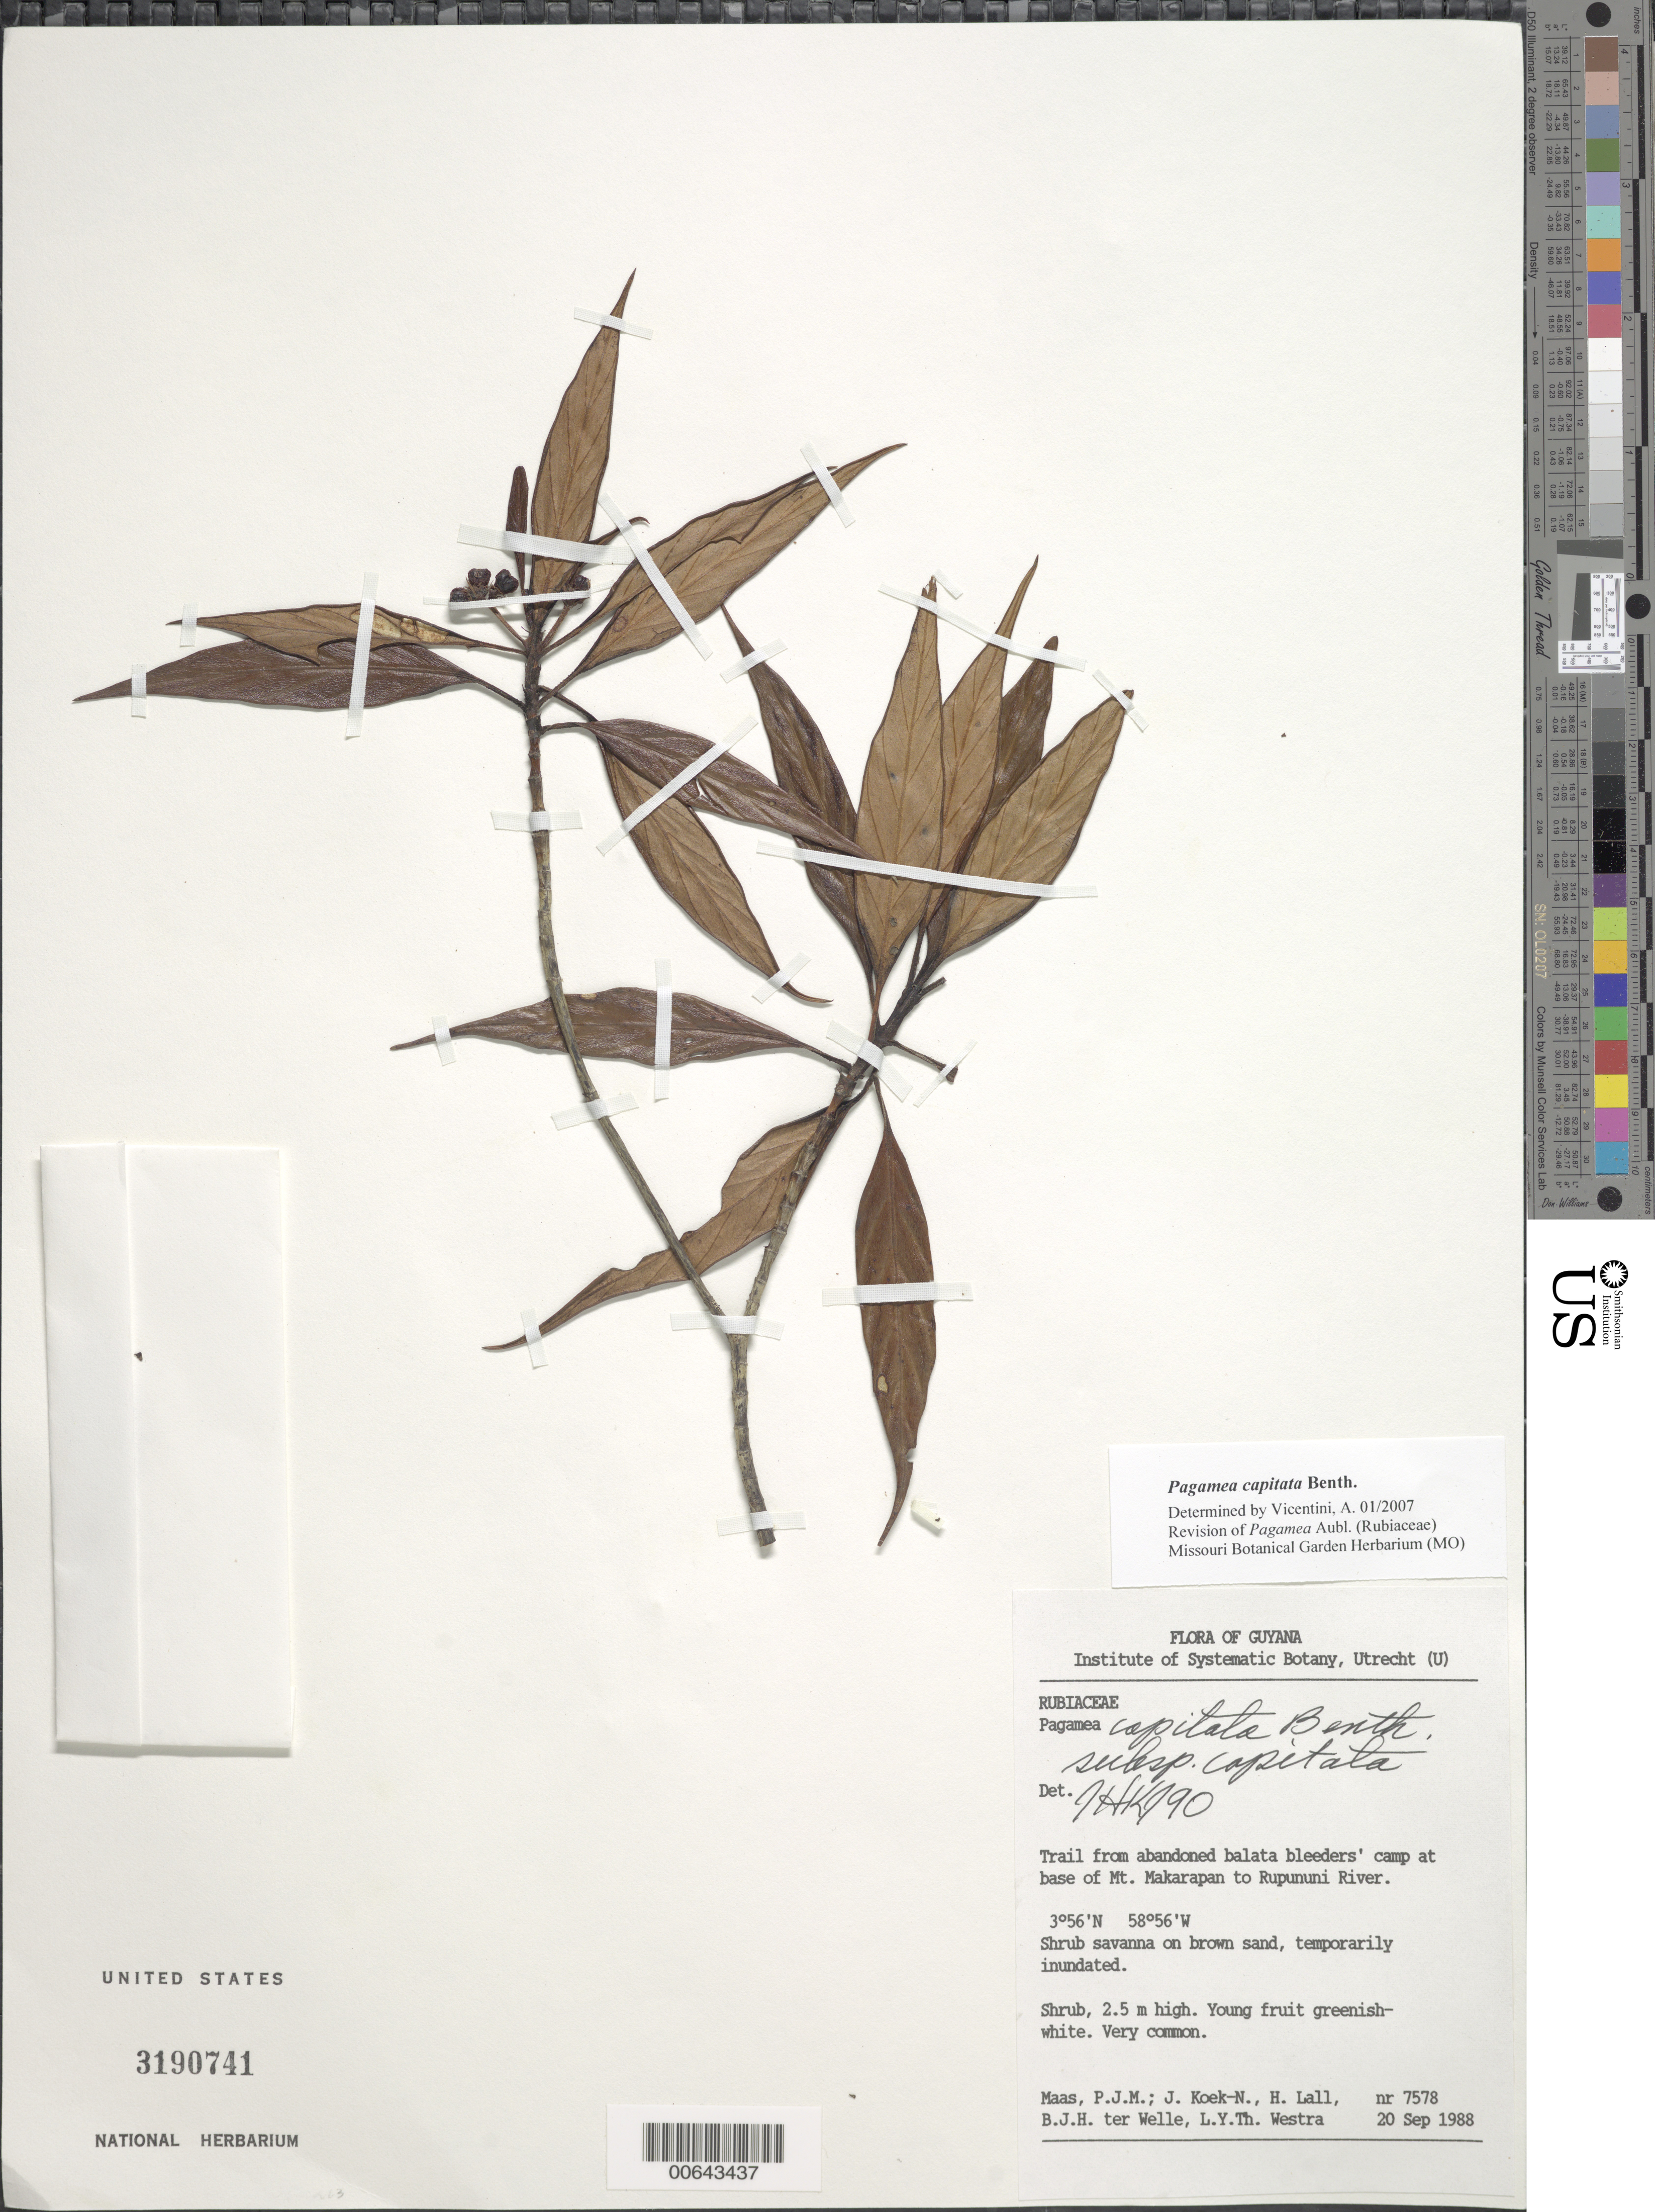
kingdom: Plantae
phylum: Tracheophyta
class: Magnoliopsida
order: Gentianales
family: Rubiaceae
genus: Pagamea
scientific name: Pagamea capitata subsp. capitata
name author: Benth.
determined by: Kirkbride, J. H.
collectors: P. Maas, J. Koek-Noorman, H. Lall, B. Welle & L. Y. T. Westra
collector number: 7578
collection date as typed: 20-Sep-88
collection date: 1988-09-20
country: Guyana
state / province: U. Takutu-U. Essequibo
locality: Mt. Makarapan, trail from abandoned balata bleeder camp to Rupununi R.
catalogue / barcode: US 3190741